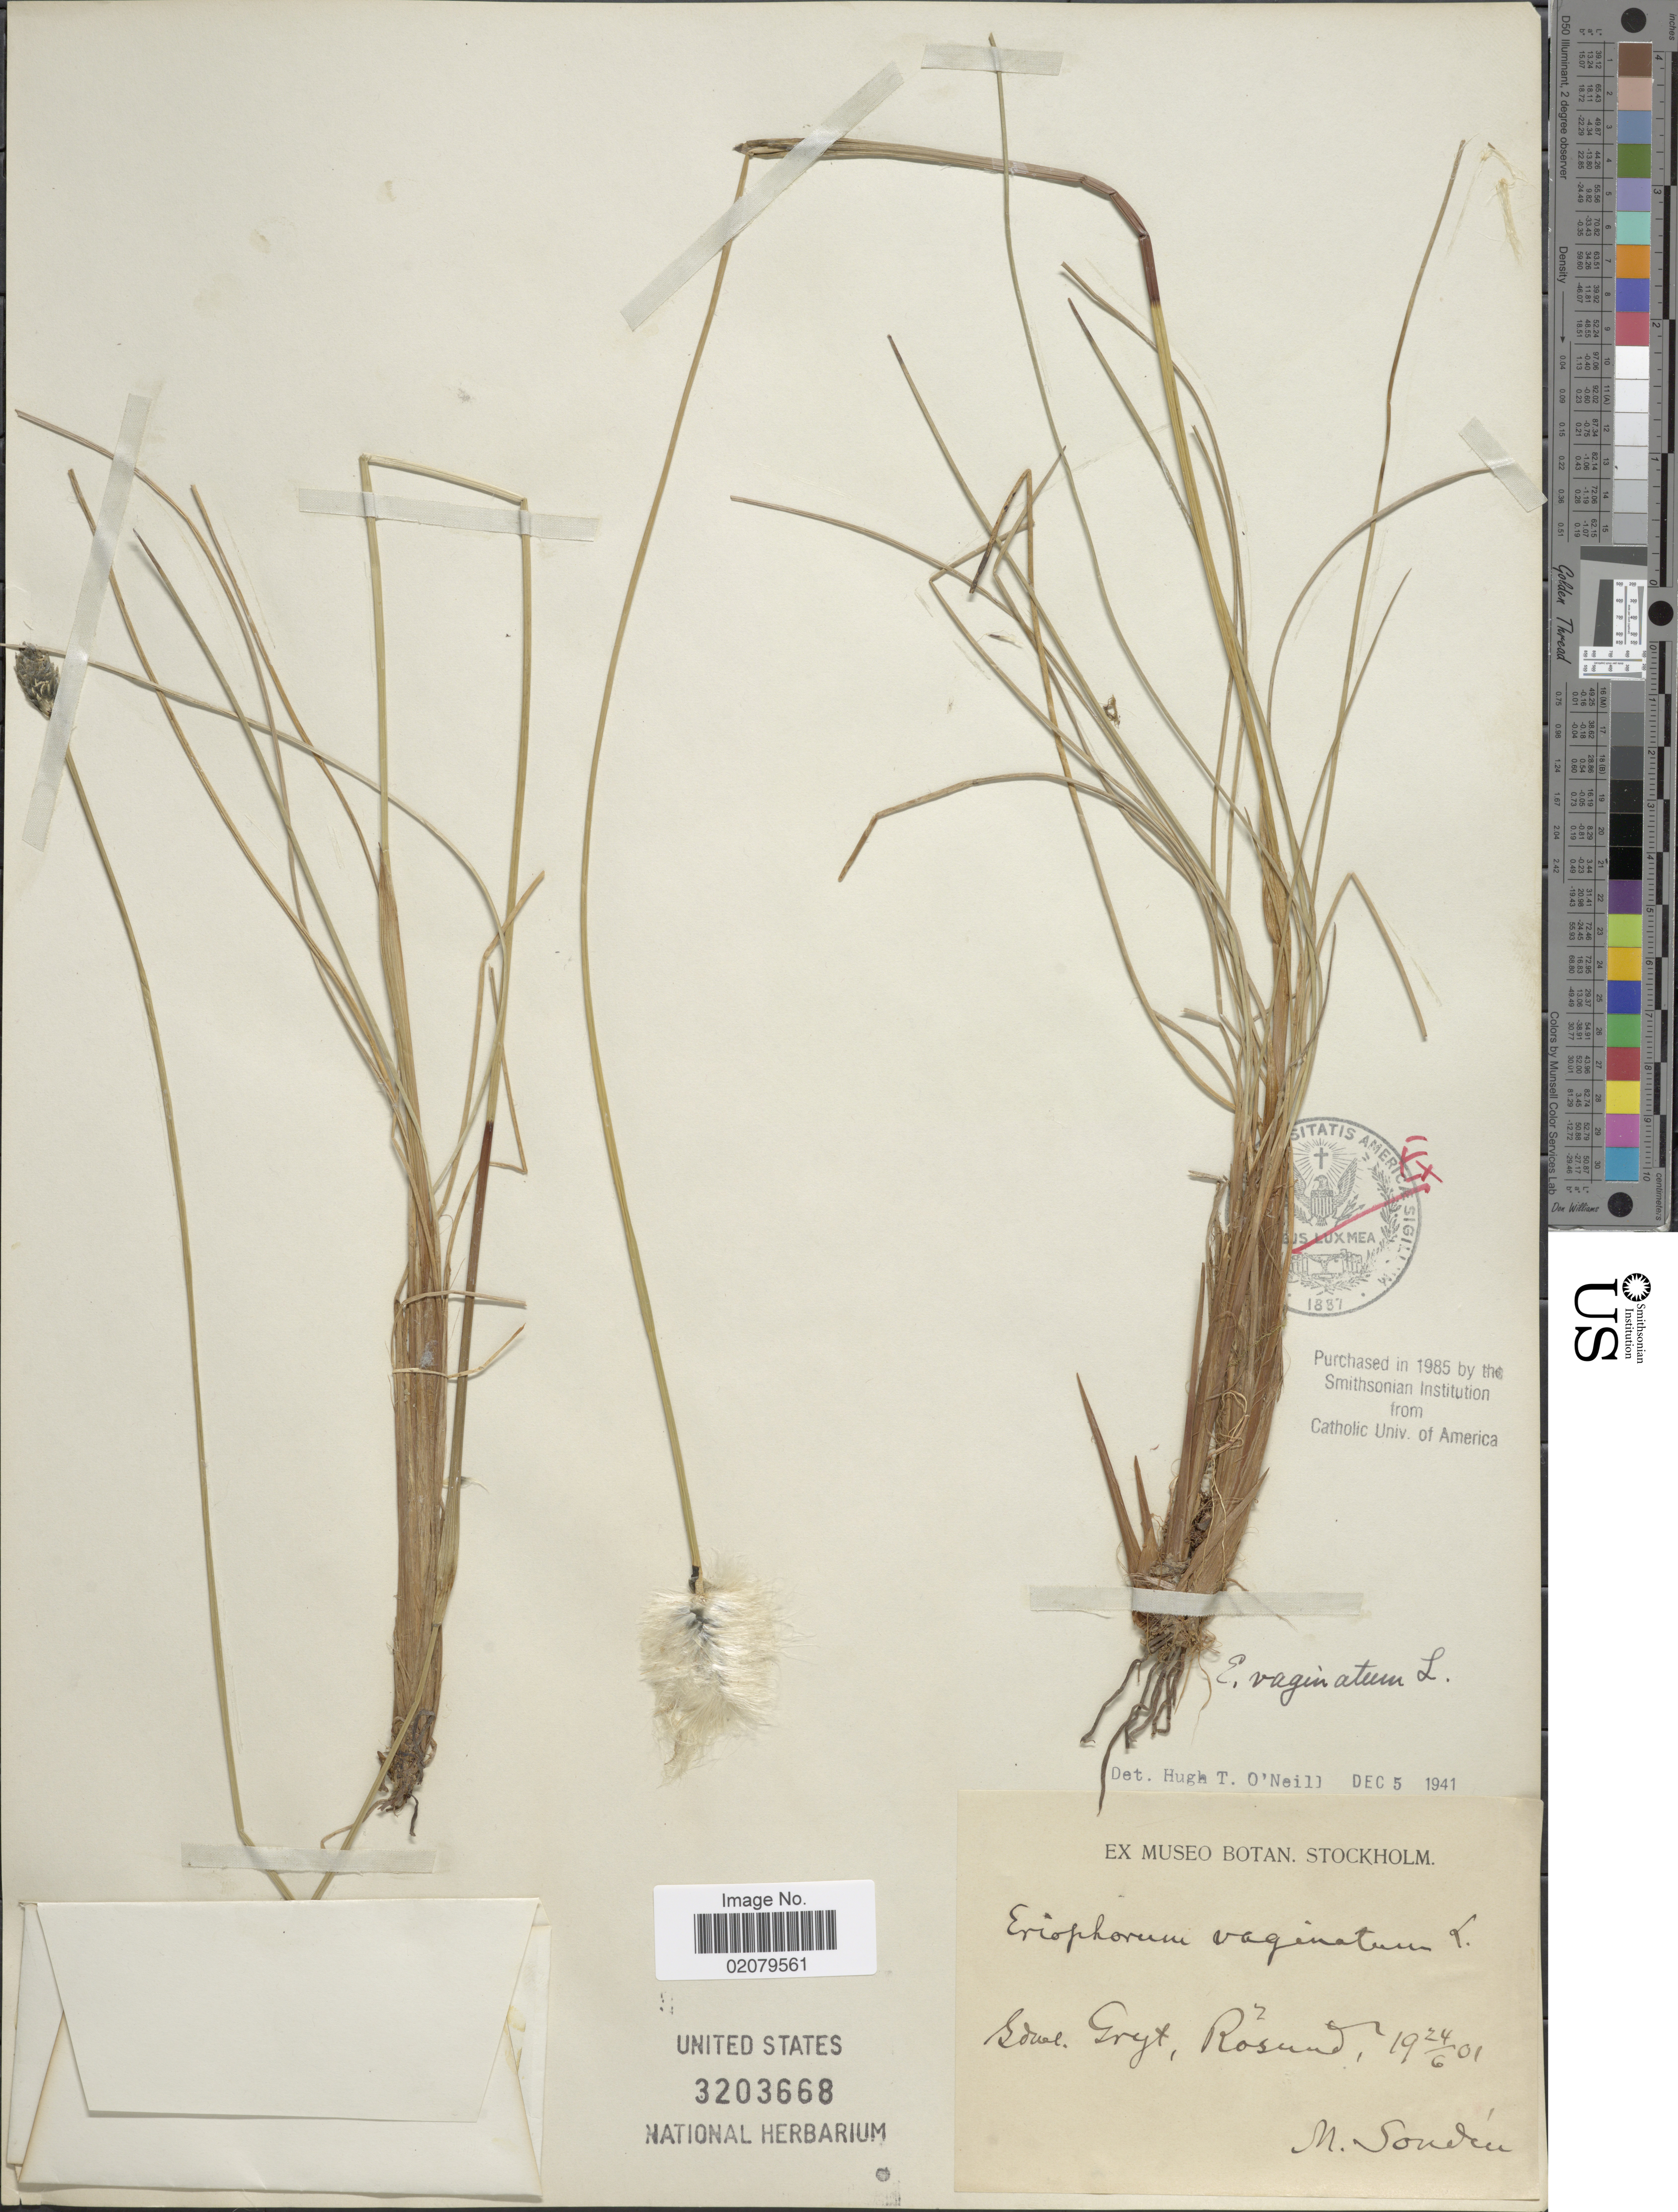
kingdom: Plantae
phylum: Tracheophyta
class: Liliopsida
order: Poales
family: Cyperaceae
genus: Eriophorum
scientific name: Eriophorum vaginatum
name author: L.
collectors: M. Sondén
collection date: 1901-06-19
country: Sweden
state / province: Sodermanland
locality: Gryt, Rösund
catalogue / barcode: US 3203668